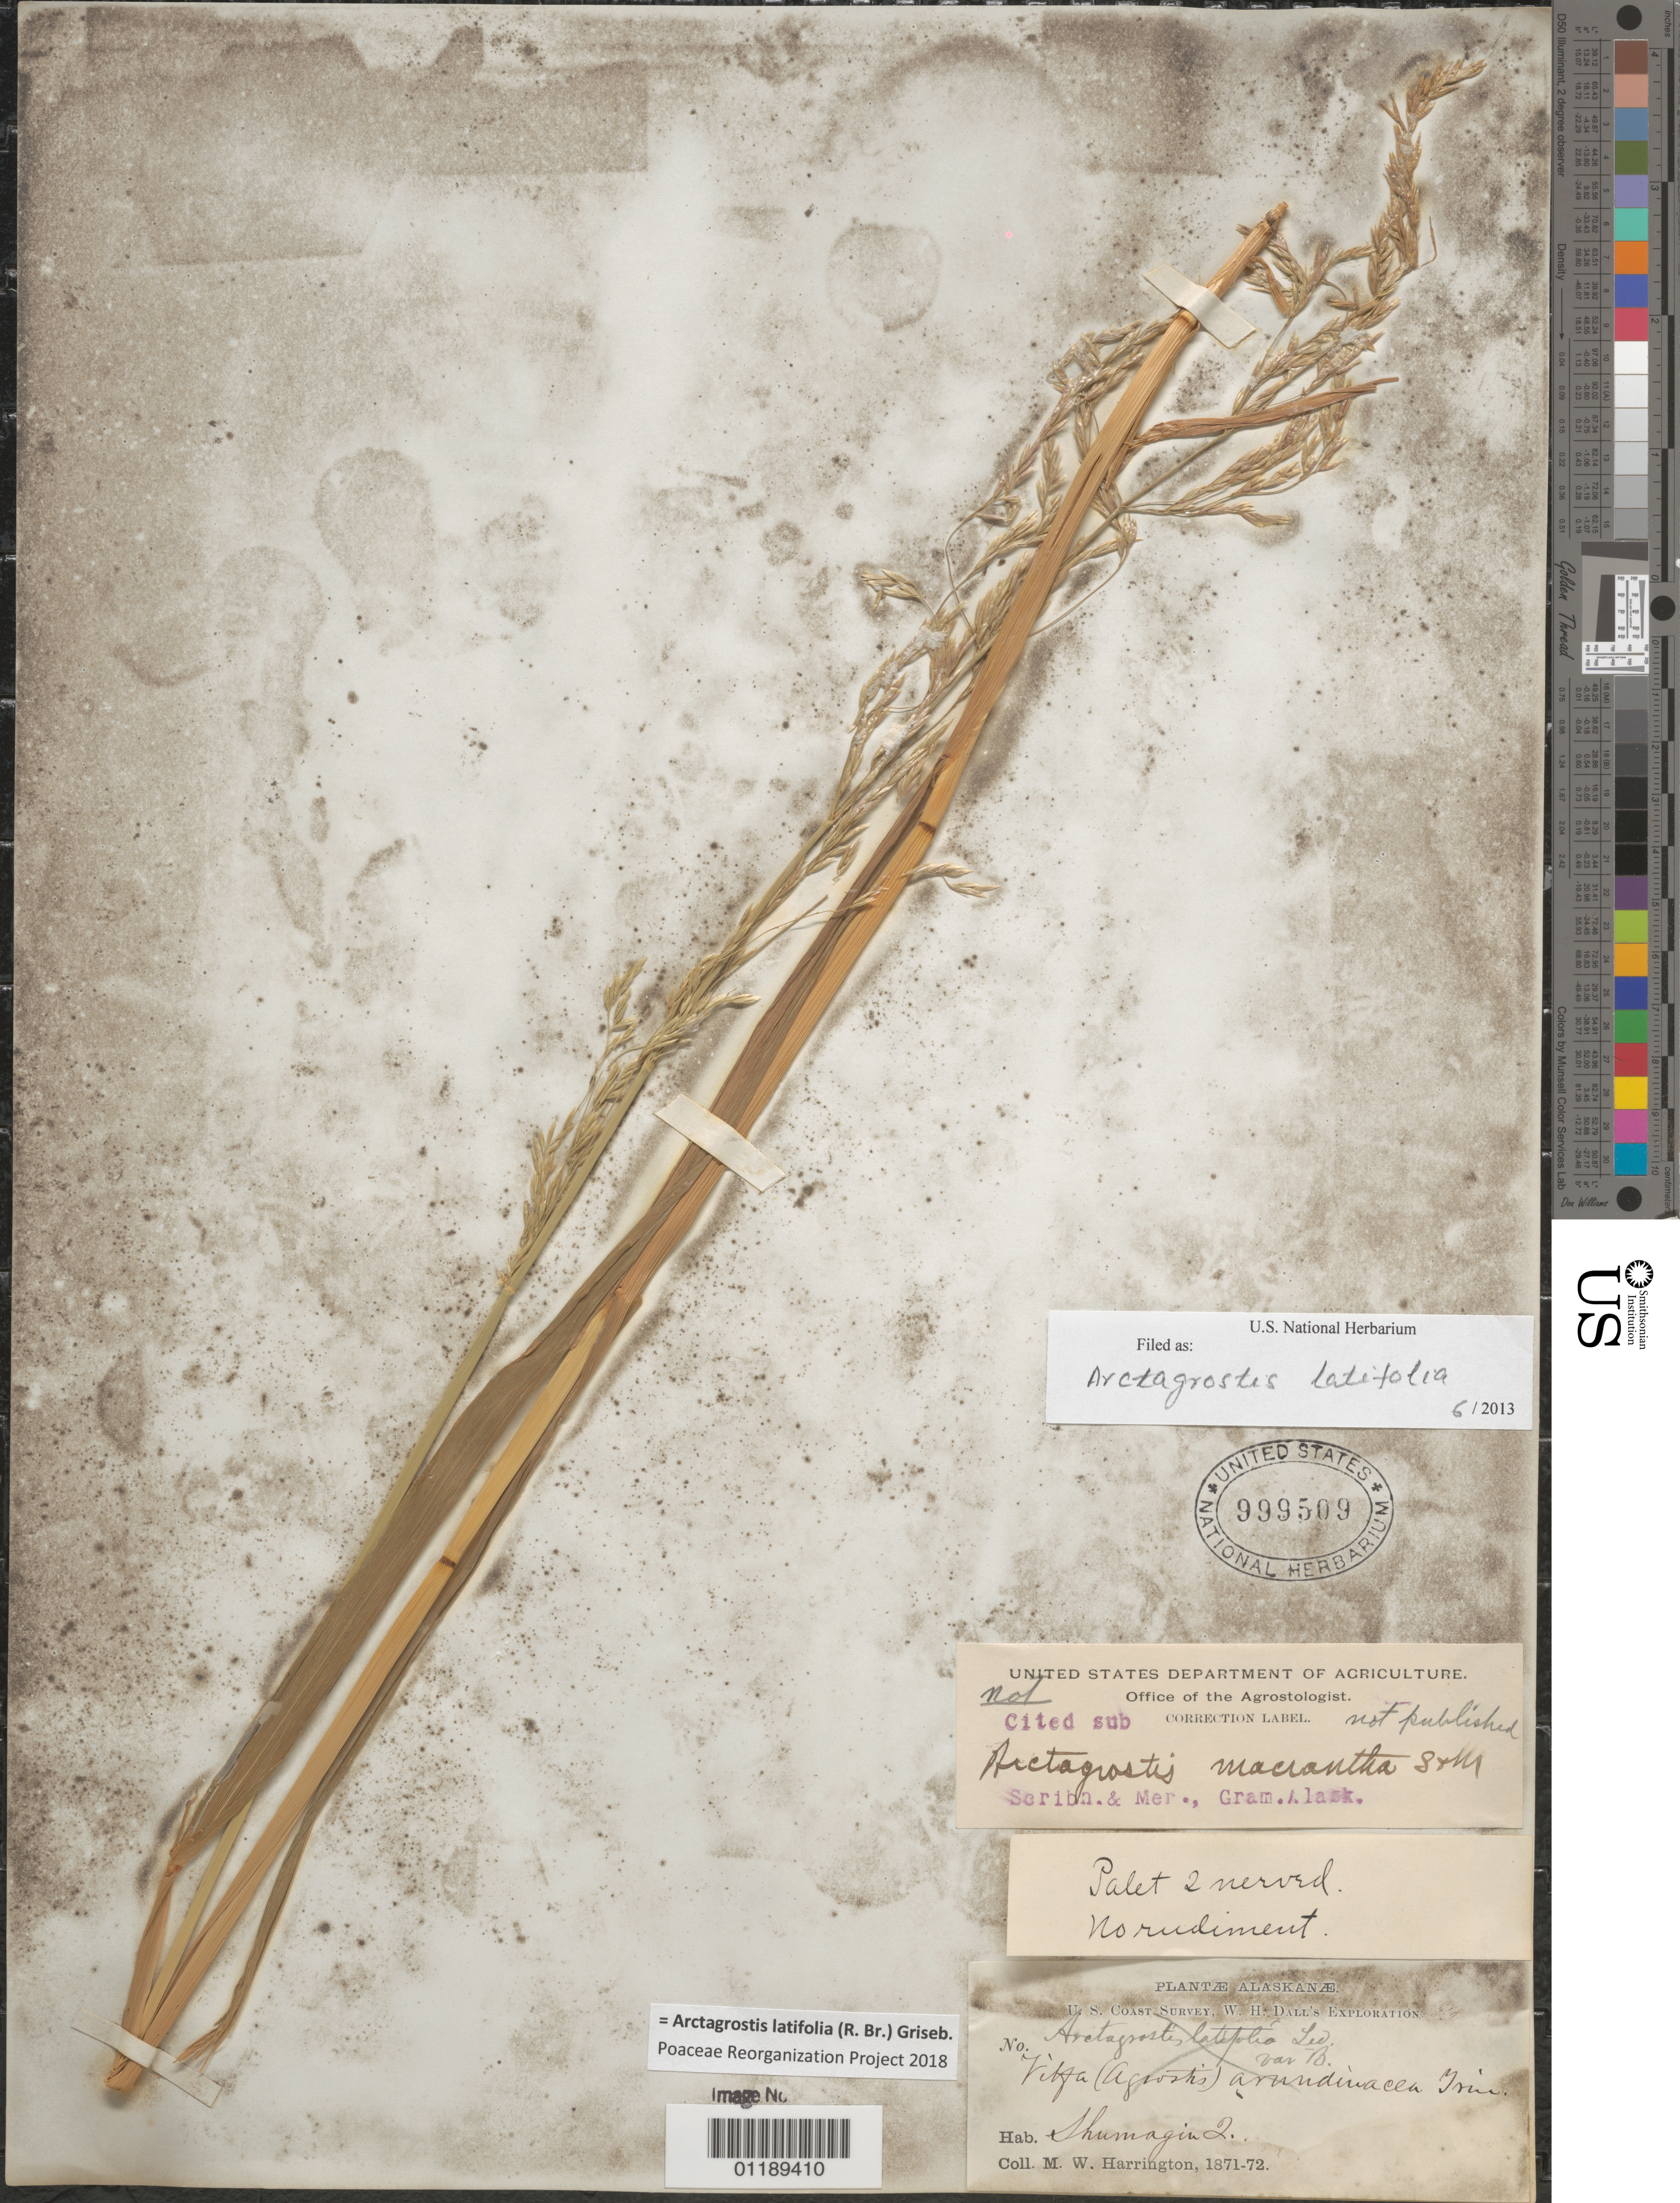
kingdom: Plantae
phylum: Tracheophyta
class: Liliopsida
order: Poales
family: Poaceae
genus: Arctagrostis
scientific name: Arctagrostis latifolia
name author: (R. Br.) Griseb.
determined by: Poaceae Reorganization Project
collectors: M. W. Harrington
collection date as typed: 1871 to -- --- 1872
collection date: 1871/1872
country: United States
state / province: Alaska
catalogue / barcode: US 999509